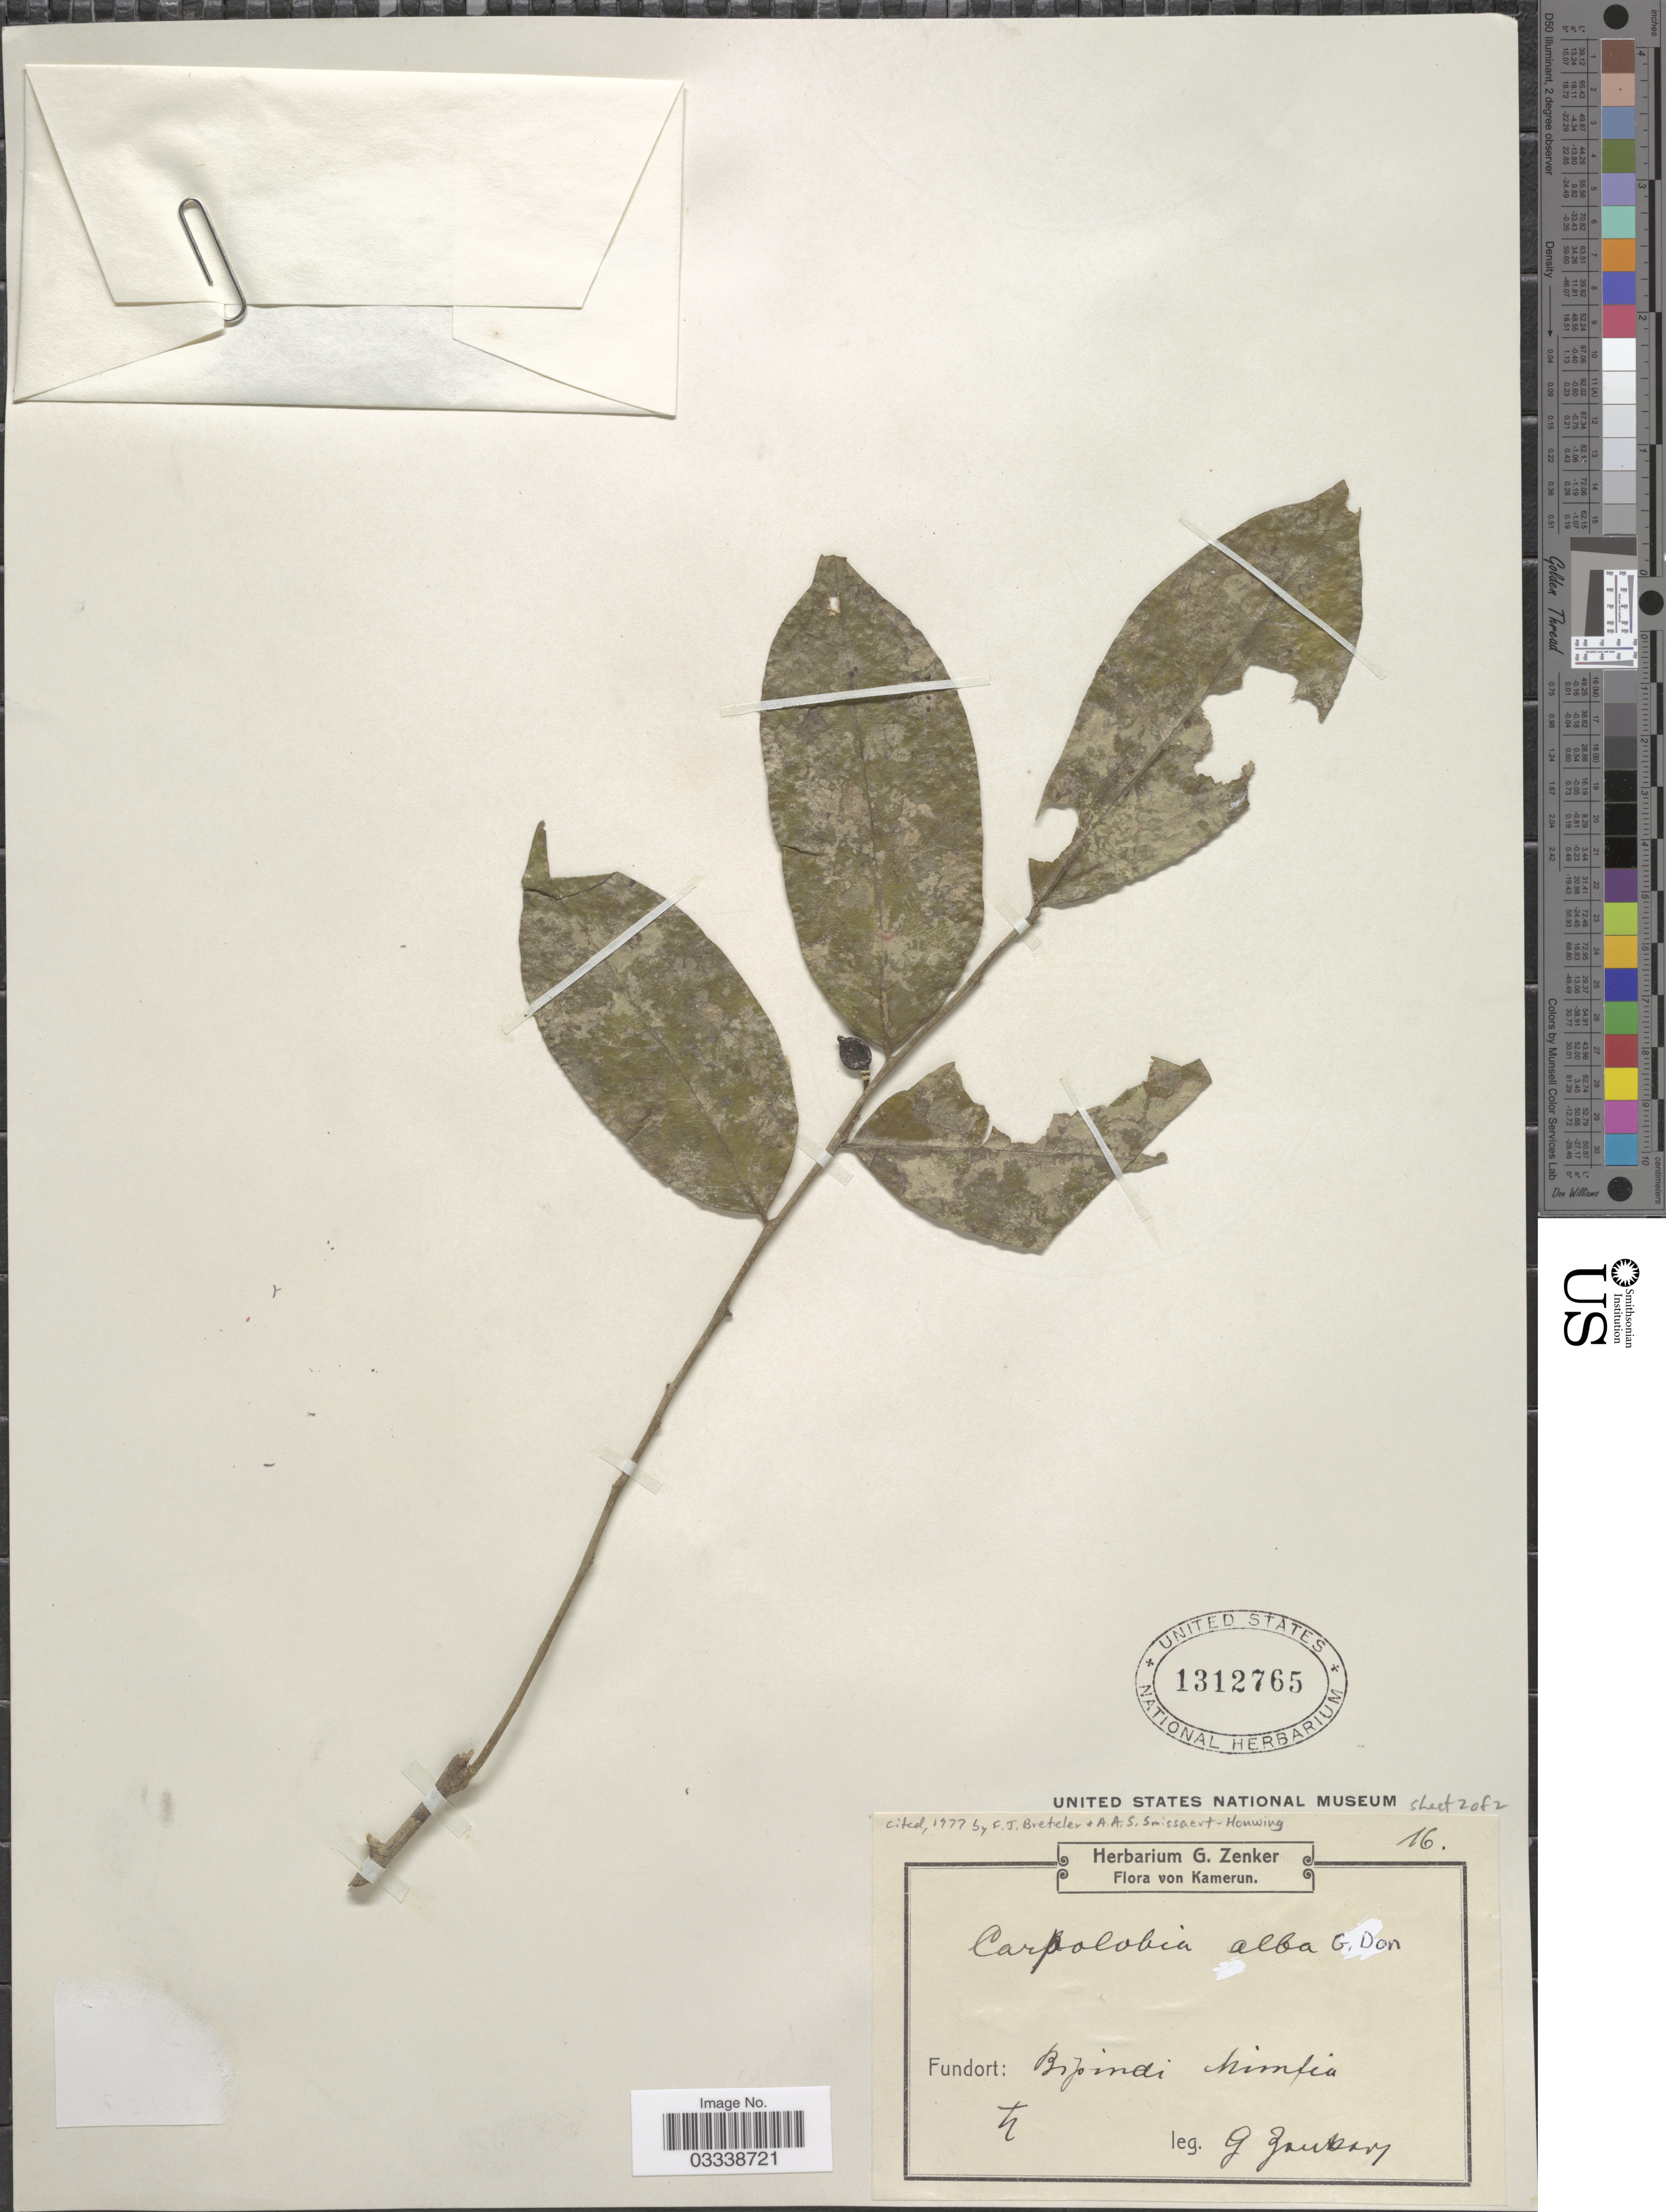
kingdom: Plantae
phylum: Tracheophyta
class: Magnoliopsida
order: Fabales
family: Polygalaceae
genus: Carpolobia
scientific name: Carpolobia alba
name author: G. Don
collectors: G. A. Zenker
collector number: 16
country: Cameroon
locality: Kamerun. Bipindi Mimfia.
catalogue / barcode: US 1312765